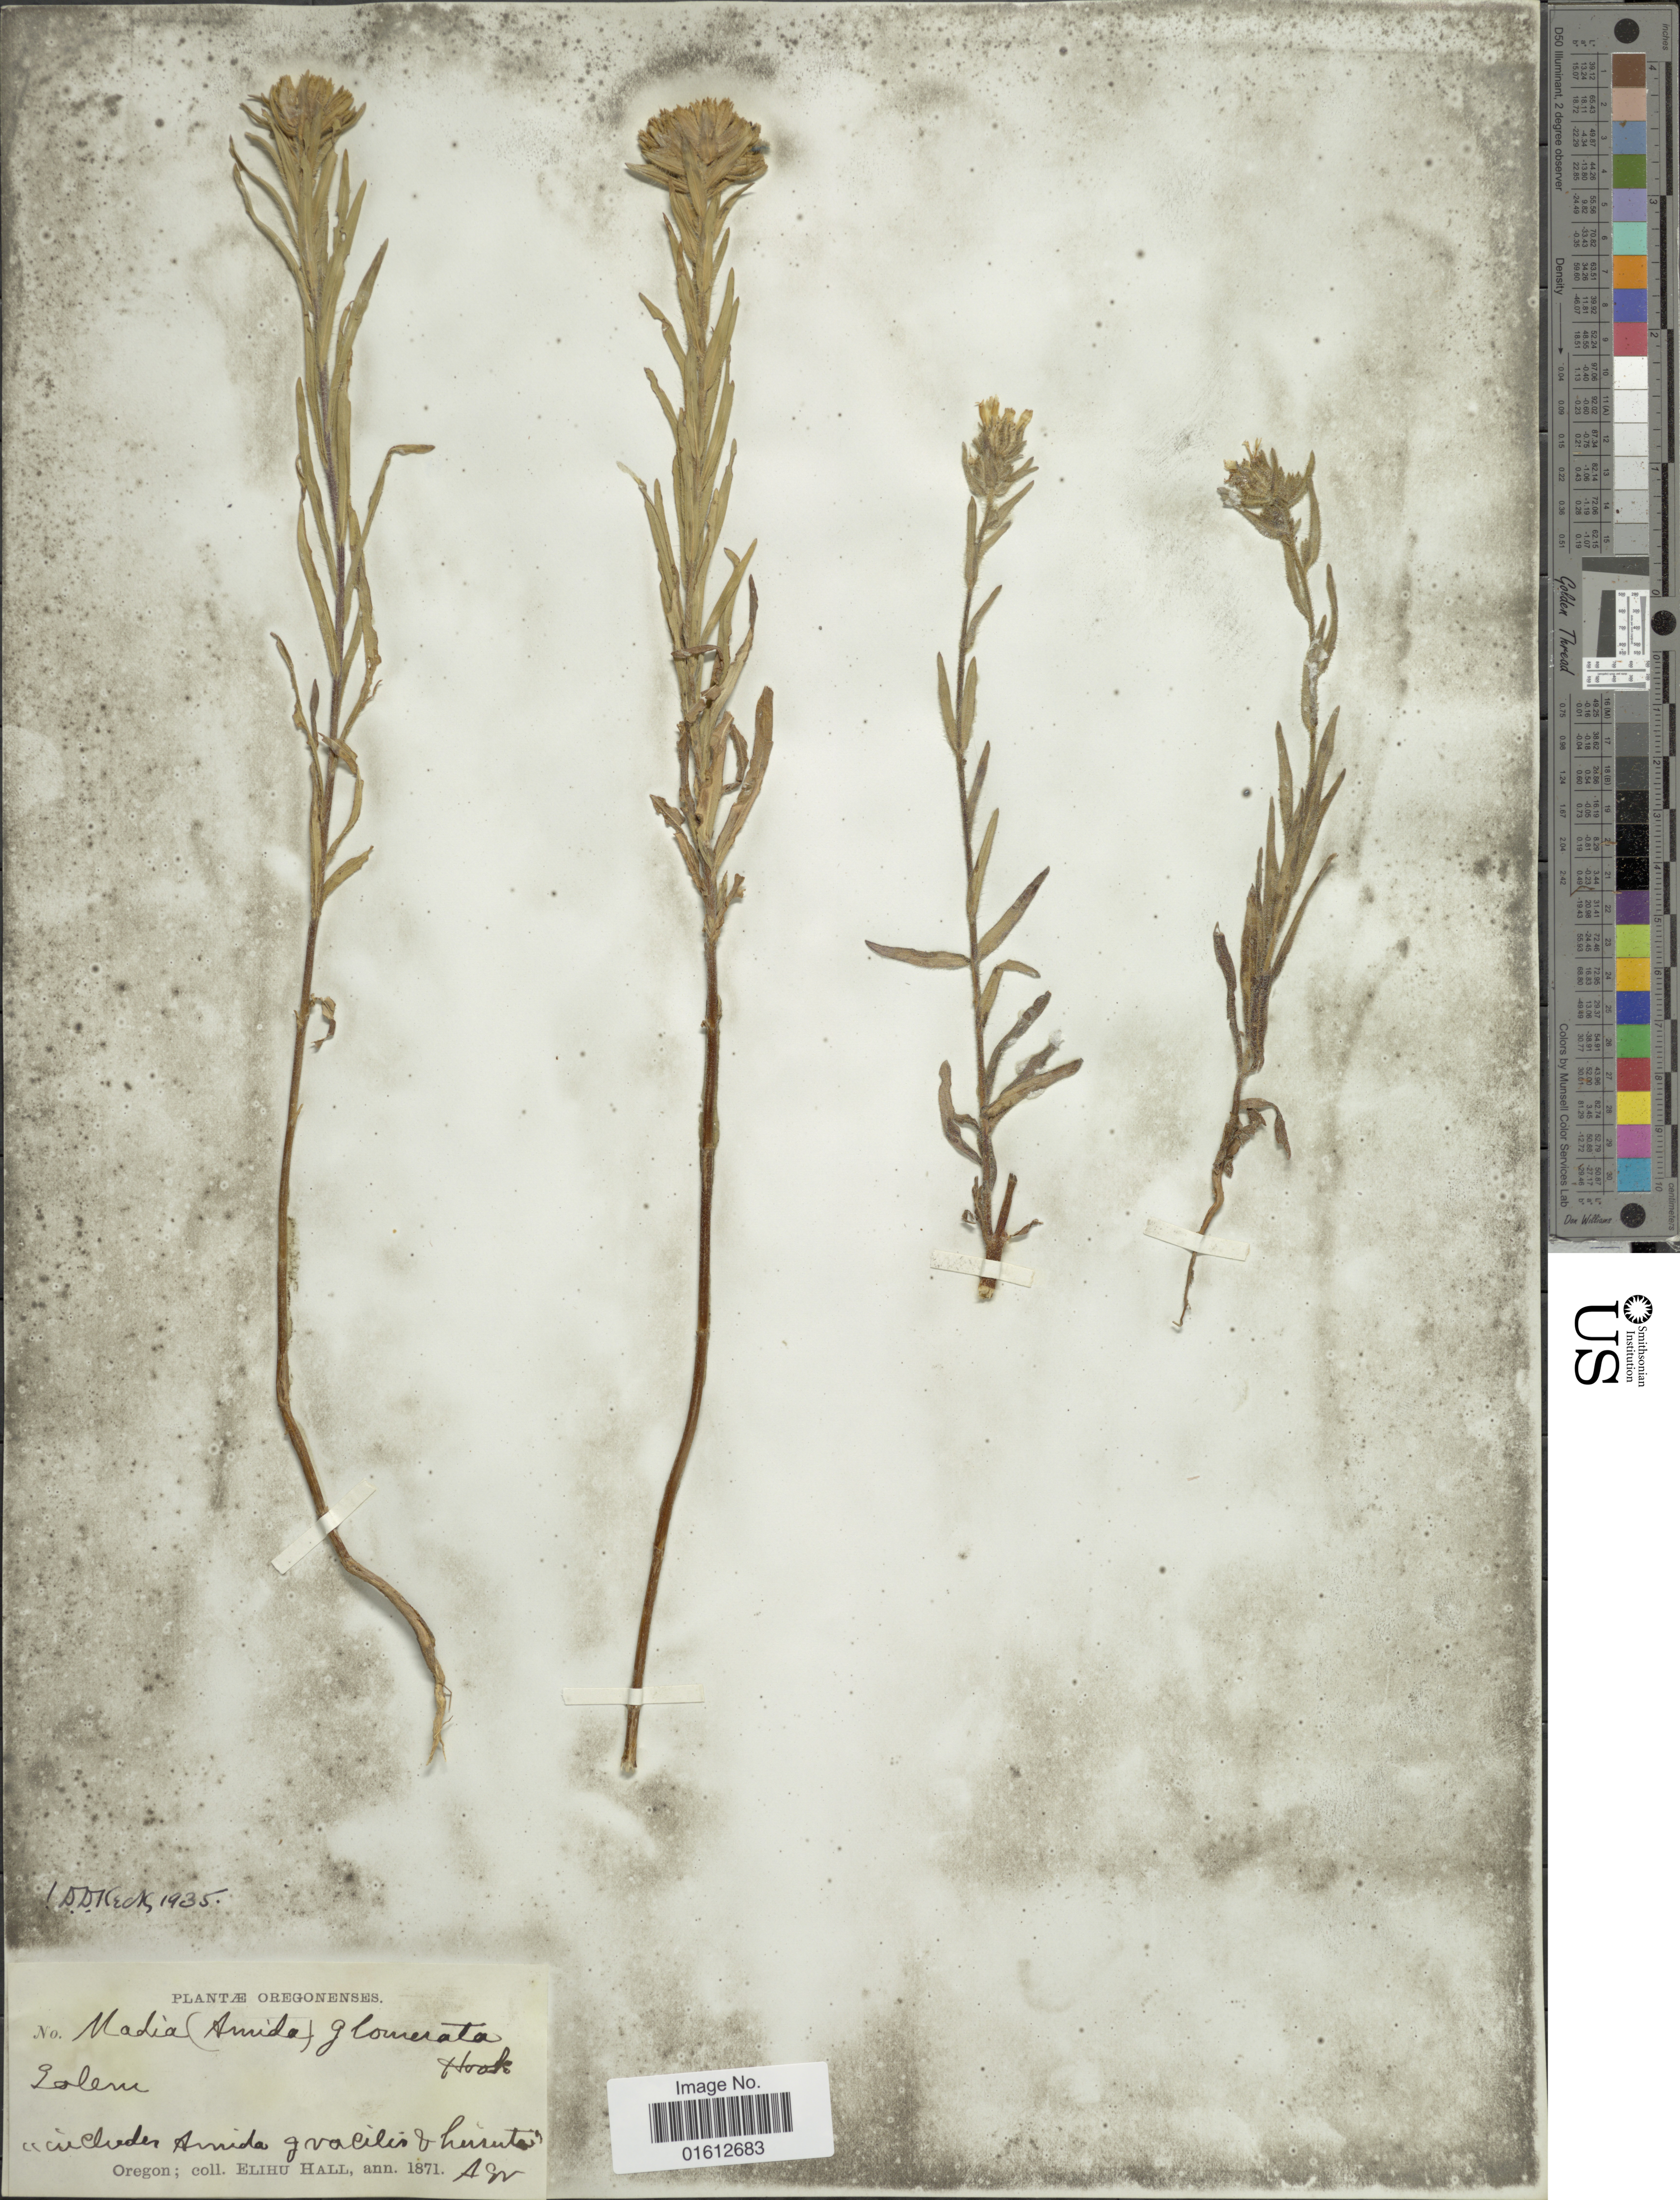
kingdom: Plantae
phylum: Tracheophyta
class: Magnoliopsida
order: Asterales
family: Asteraceae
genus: Madia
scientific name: Madia glomerata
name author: Hook.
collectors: E. Hall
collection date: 1871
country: United States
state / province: Oregon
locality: Salem